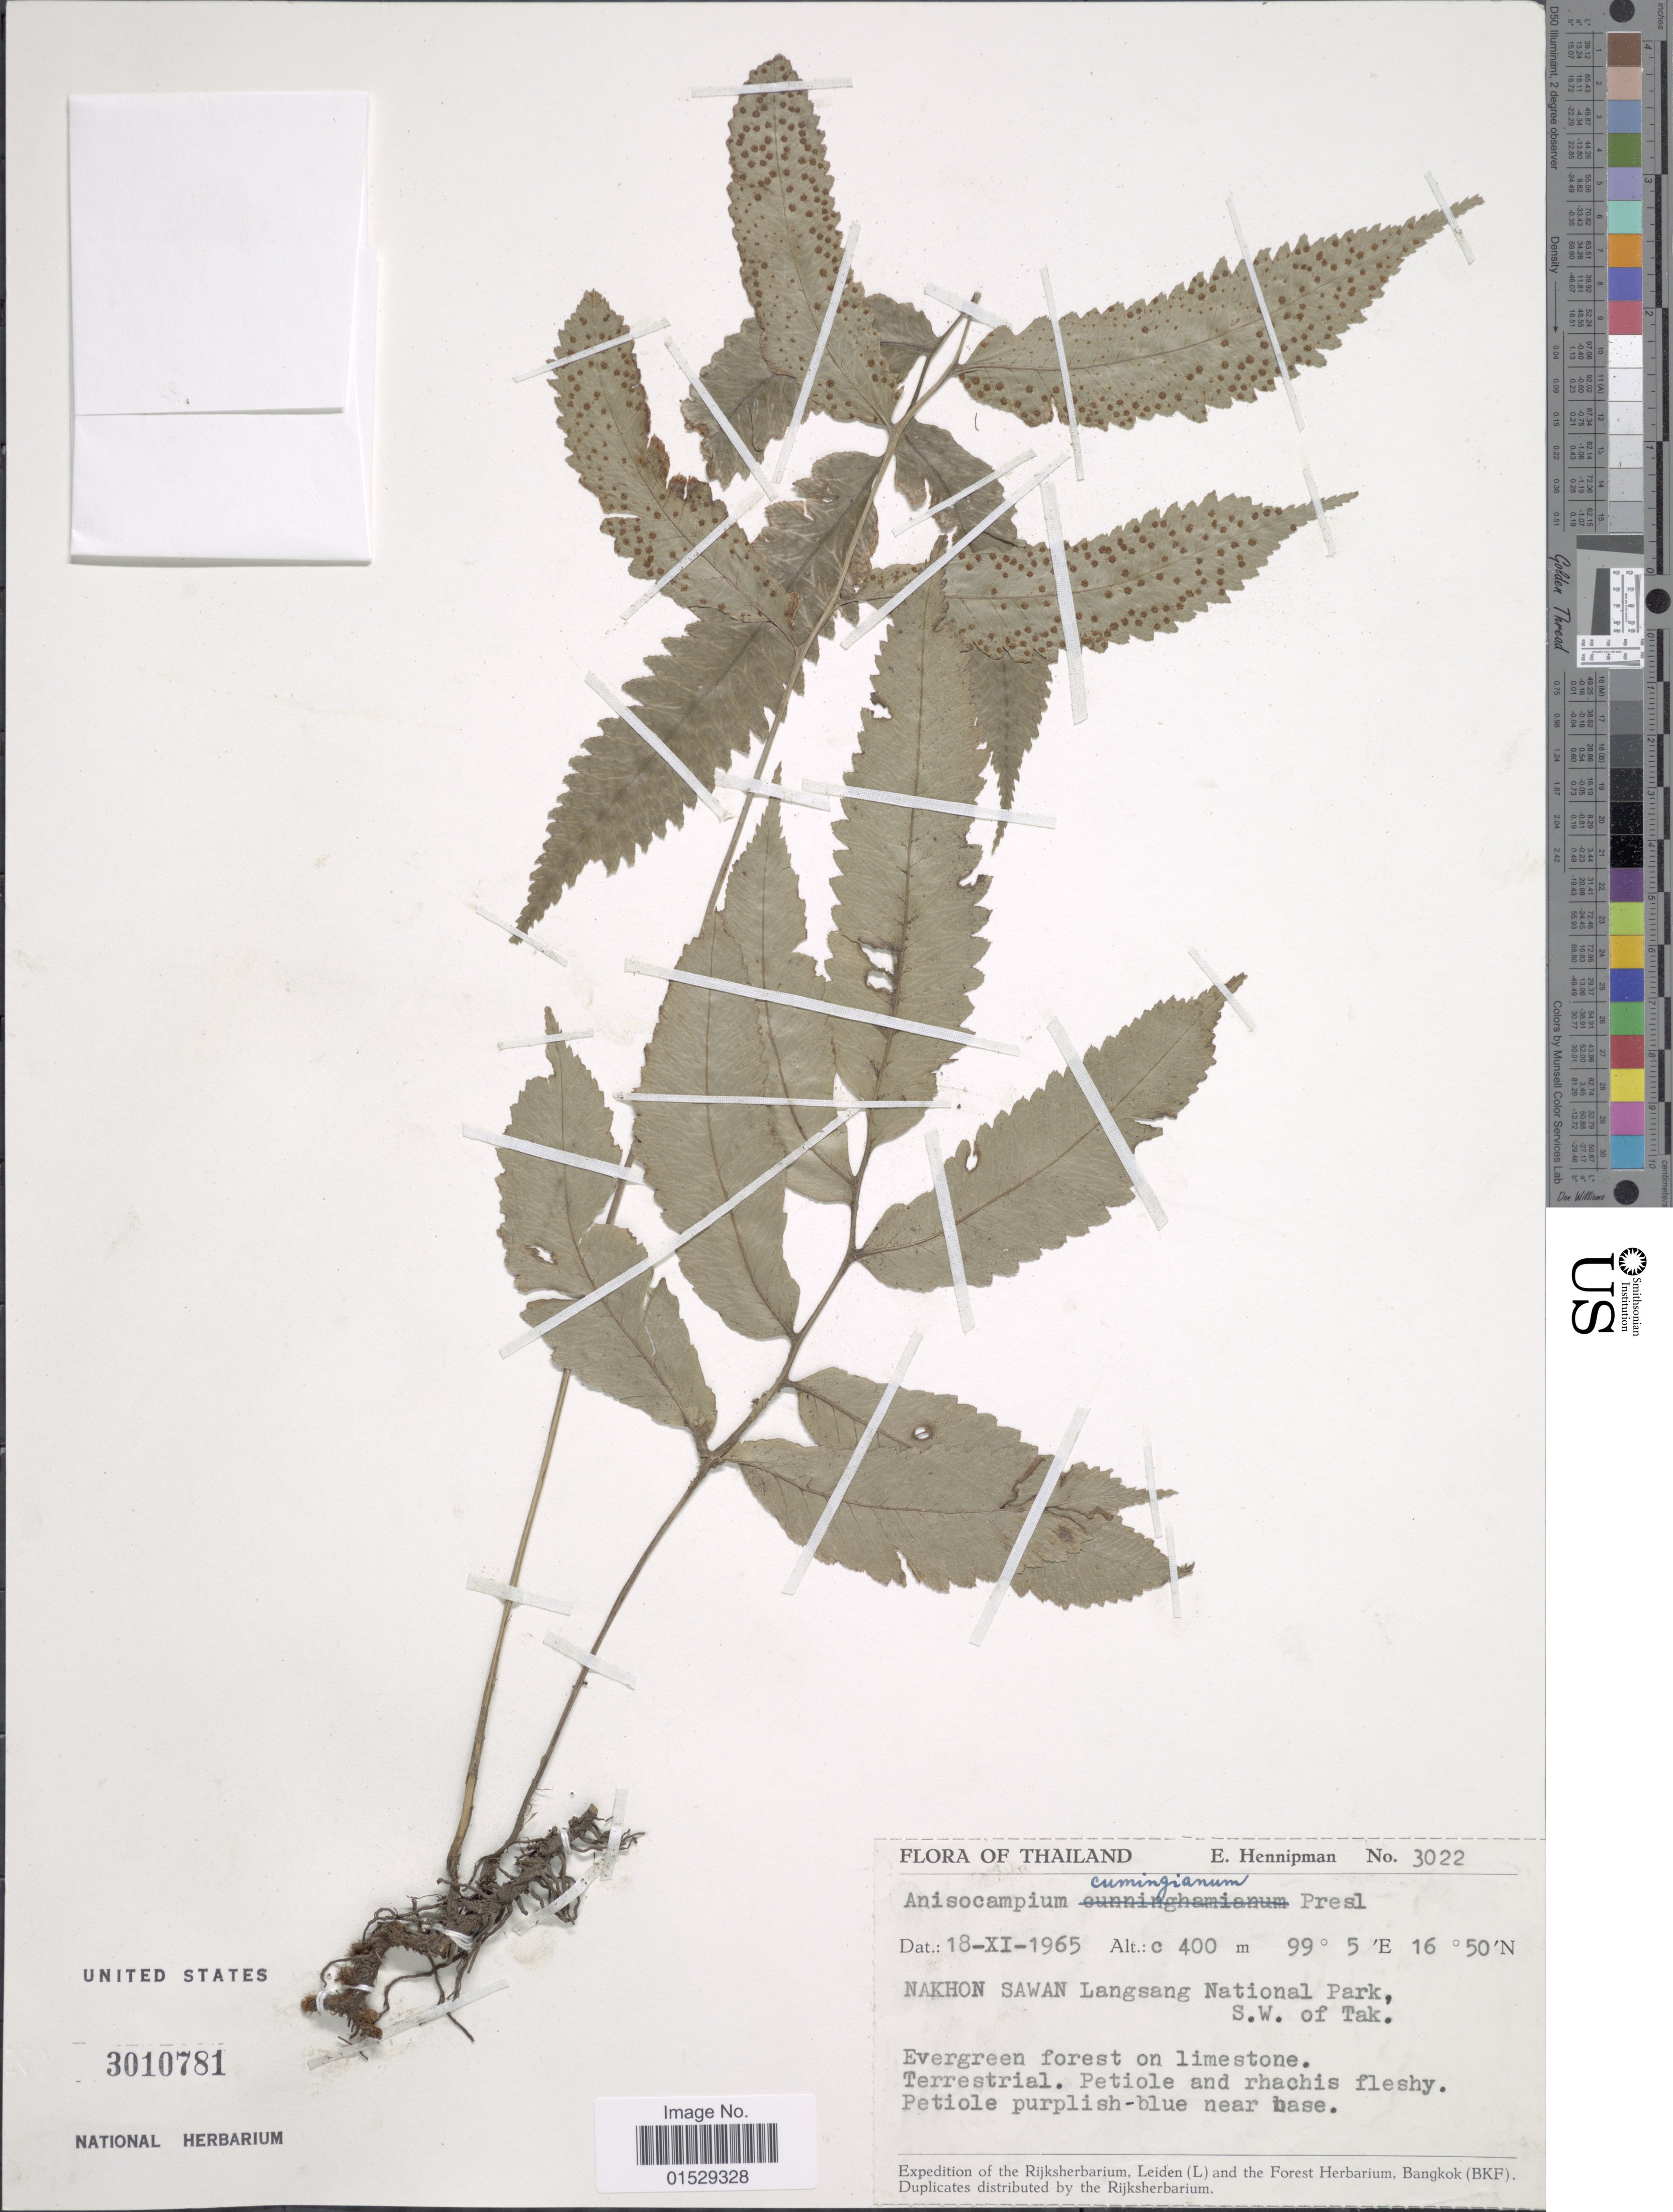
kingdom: Plantae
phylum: Tracheophyta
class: Polypodiopsida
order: Polypodiales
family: Athyriaceae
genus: Anisocampium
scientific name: Anisocampium cumingianum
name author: C. Presl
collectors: E. Hennipman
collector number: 3022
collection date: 1965-11-18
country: Thailand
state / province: Nakhon Sawan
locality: Nakhon Sawan, Langsang National Park, S. W. of Tak, evergreen forest on limestone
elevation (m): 400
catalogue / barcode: US 3010781